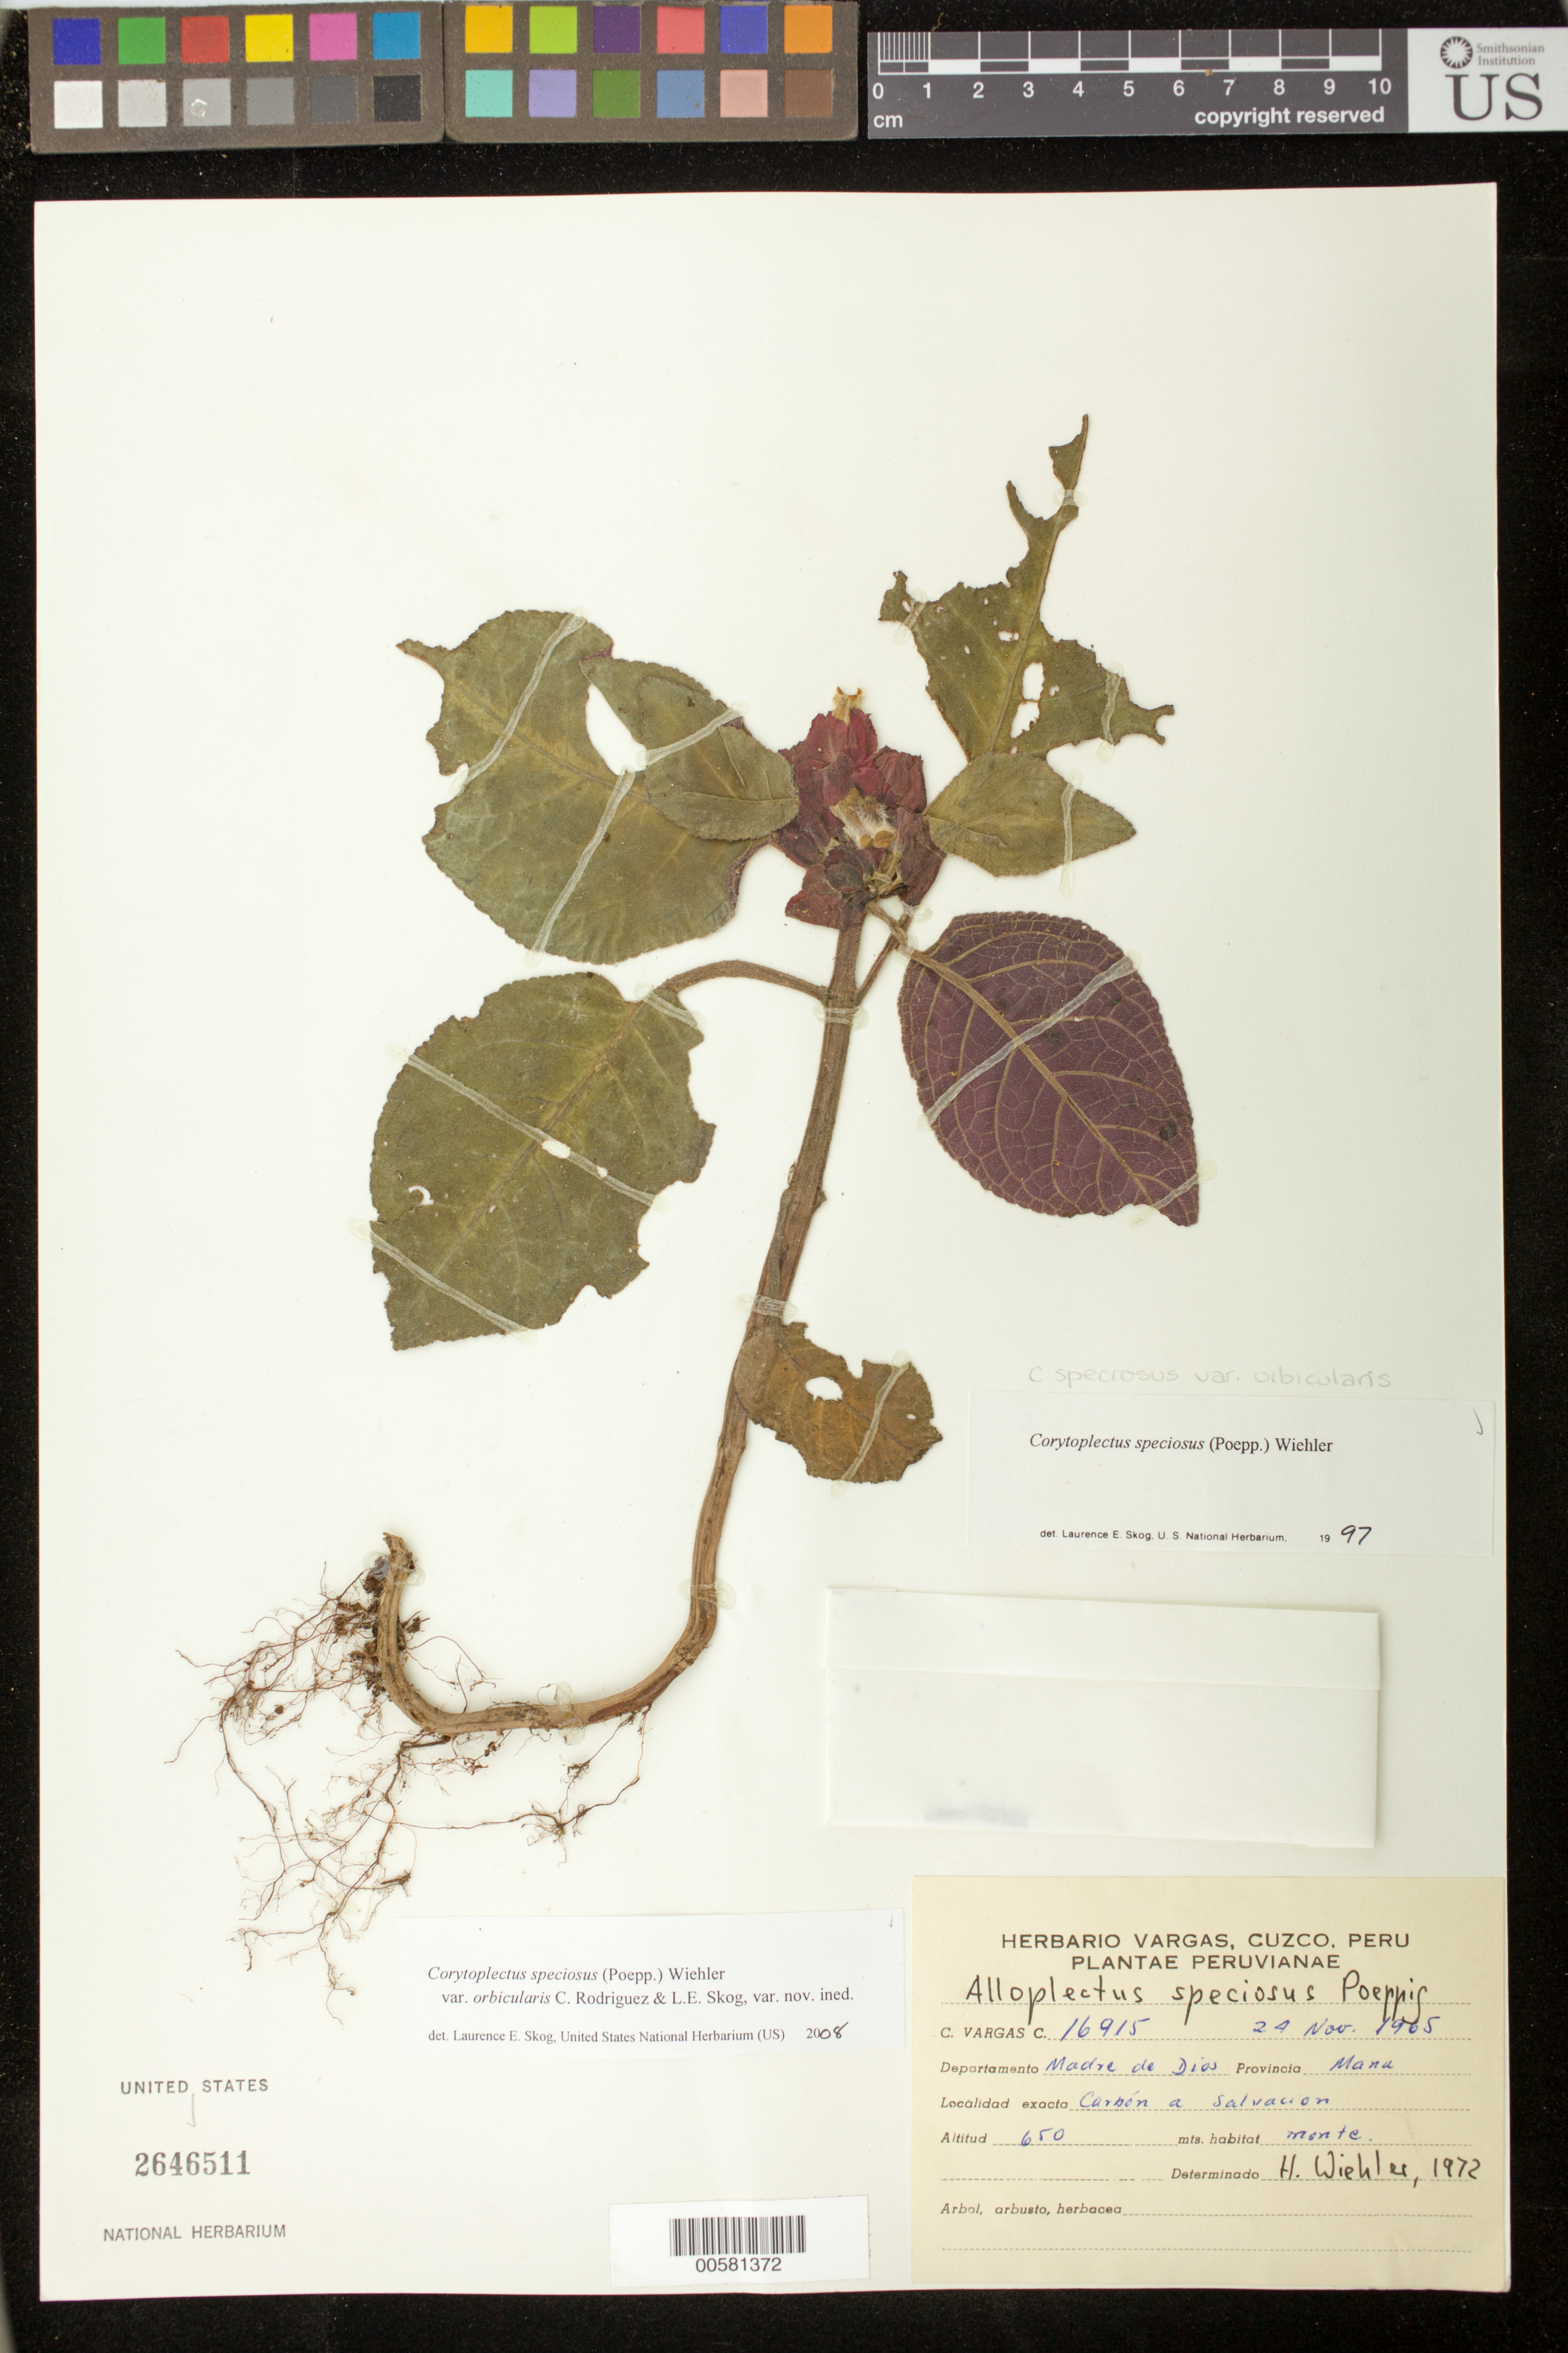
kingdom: Plantae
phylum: Tracheophyta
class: Magnoliopsida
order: Lamiales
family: Gesneriaceae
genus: Corytoplectus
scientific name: Corytoplectus speciosus var. orbicularis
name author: Rodr.-Flores & L.E. Skog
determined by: Skog, Laurence E.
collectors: C. Vargas C.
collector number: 16915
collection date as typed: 24 Nov 1965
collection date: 1965-11-24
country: Peru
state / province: Madre de Dios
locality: Prov. Manu; Carbón a Salvacion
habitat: Monte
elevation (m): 650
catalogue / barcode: US 2646511